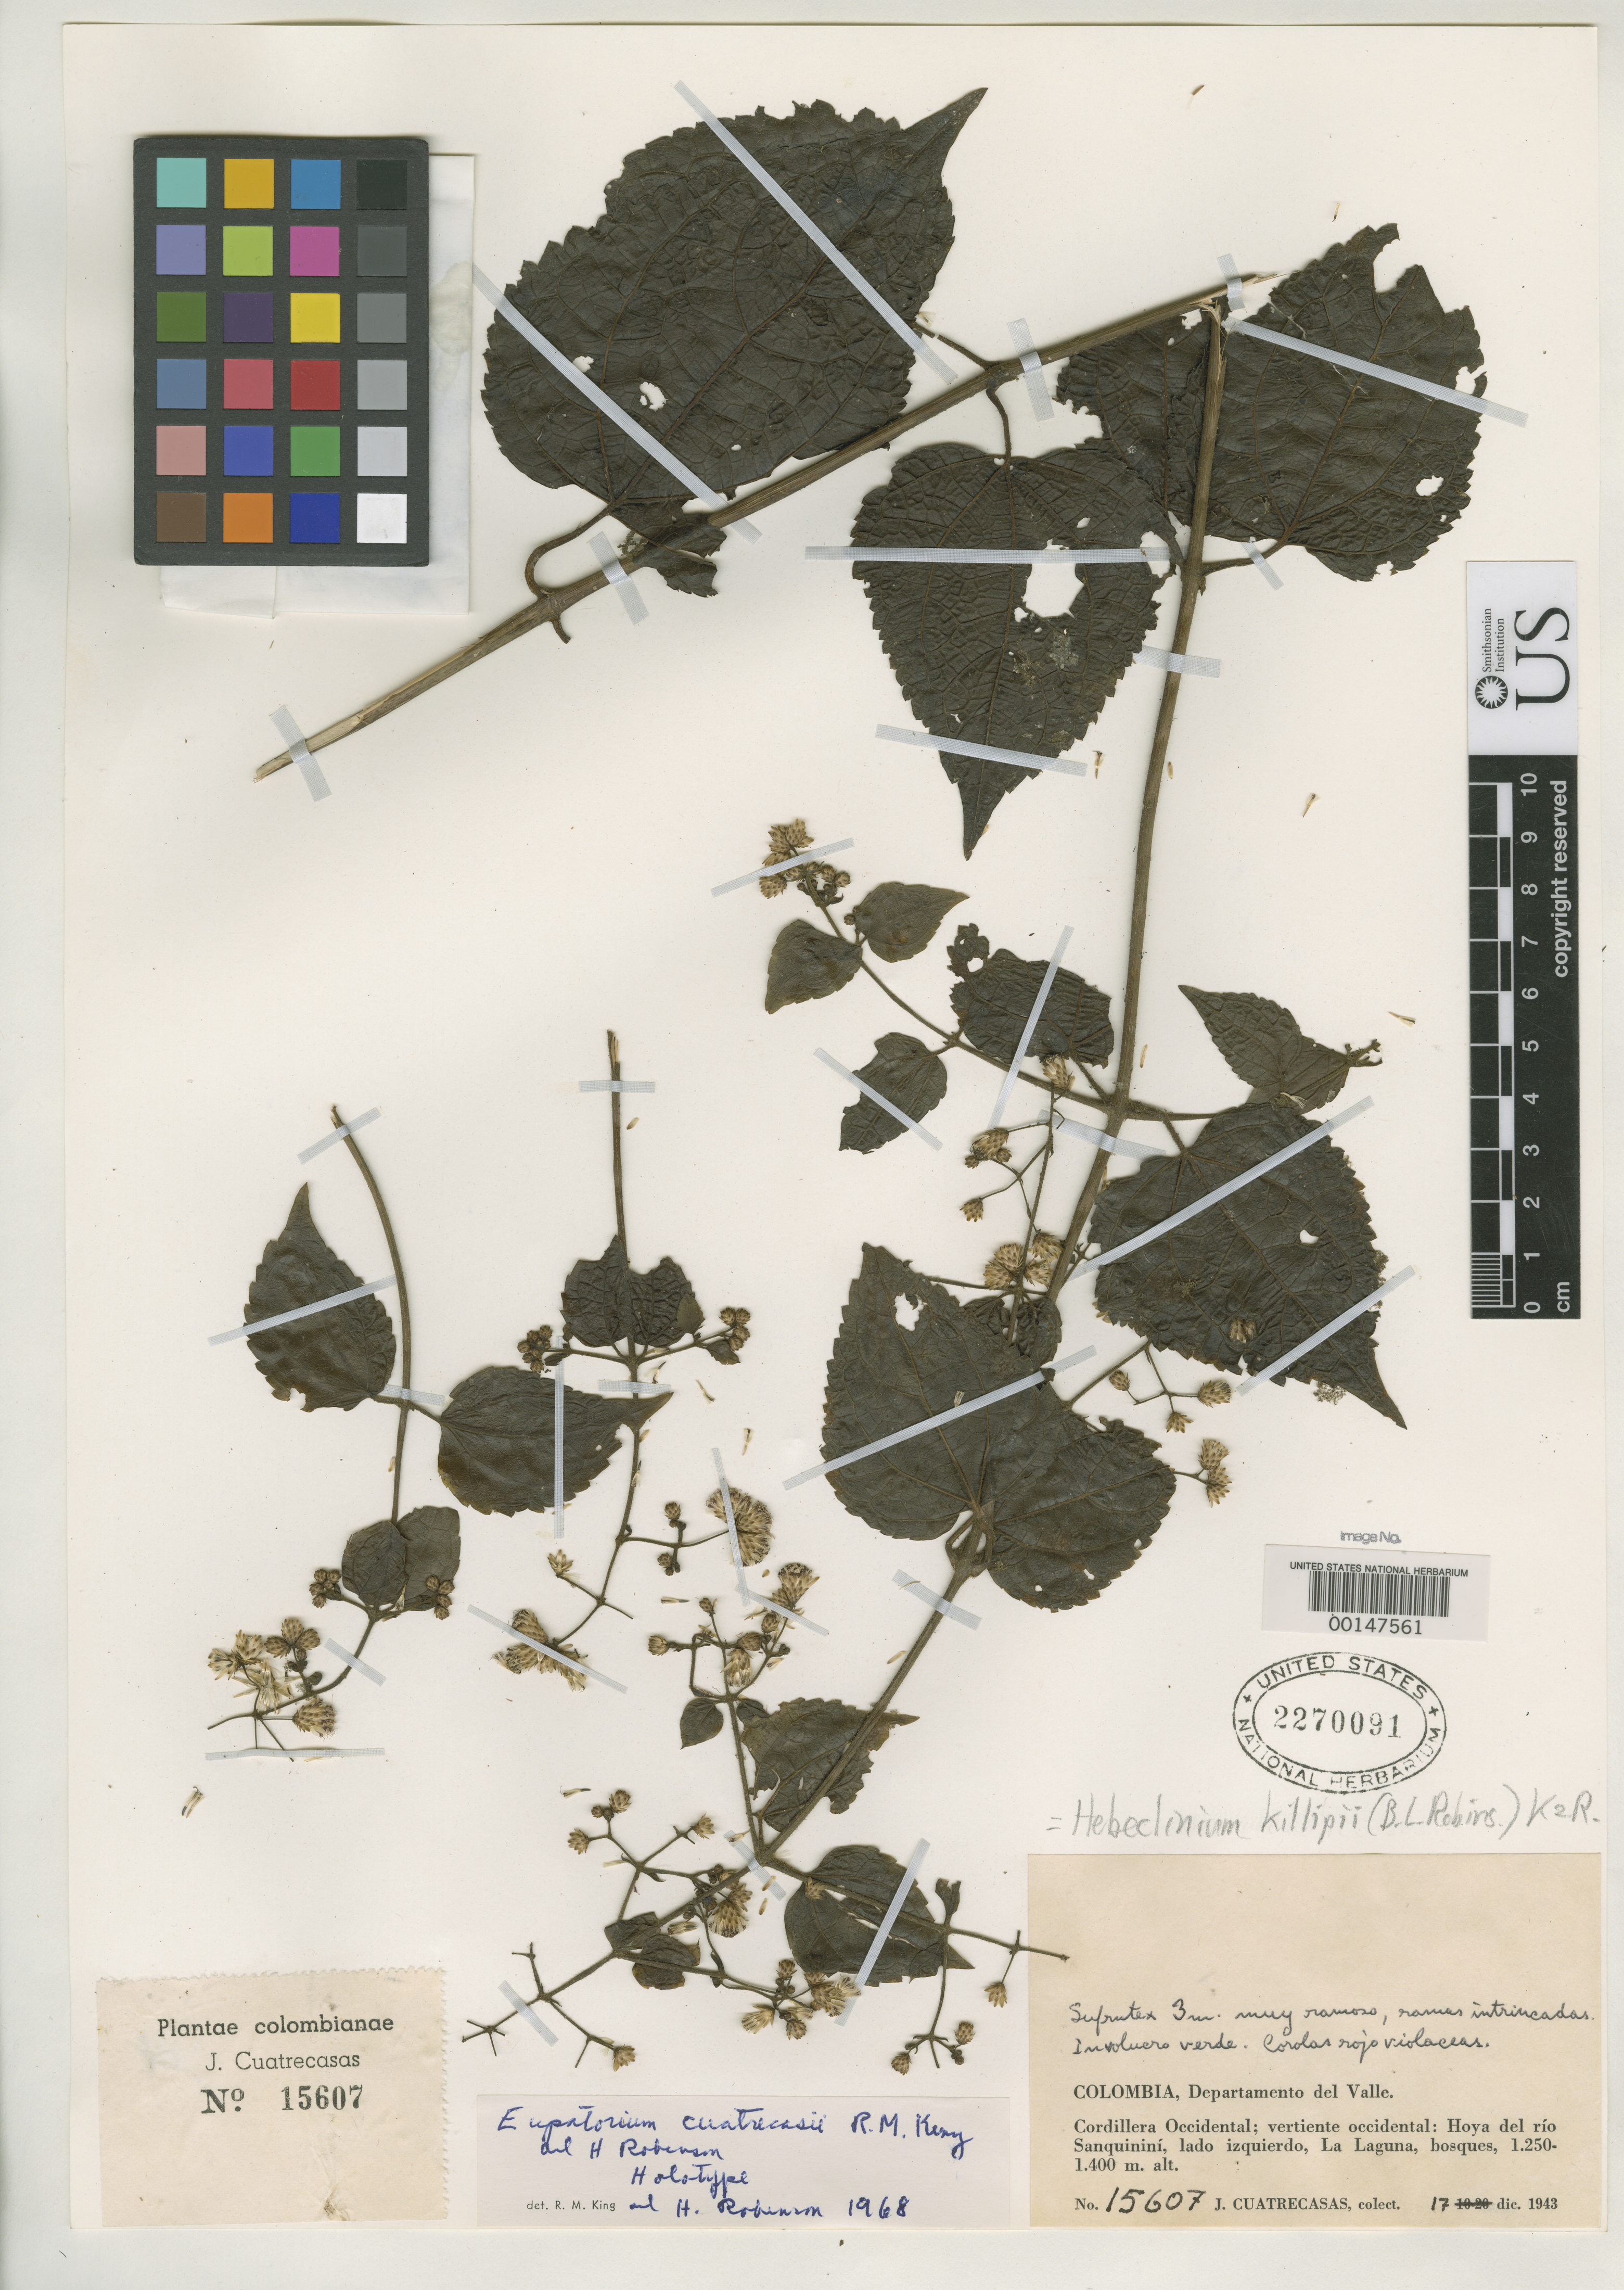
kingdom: Plantae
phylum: Tracheophyta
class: Magnoliopsida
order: Asterales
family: Asteraceae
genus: Eupatorium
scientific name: Eupatorium cuatrecasasii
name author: R.M. King & H. Rob.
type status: Holotype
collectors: J. Cuatrecasas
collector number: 15607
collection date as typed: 17 Dec 1943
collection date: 1943-12-17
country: Colombia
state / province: Valle del Cauca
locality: La Laguna; Cordillera Occidental.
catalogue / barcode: US 2270091